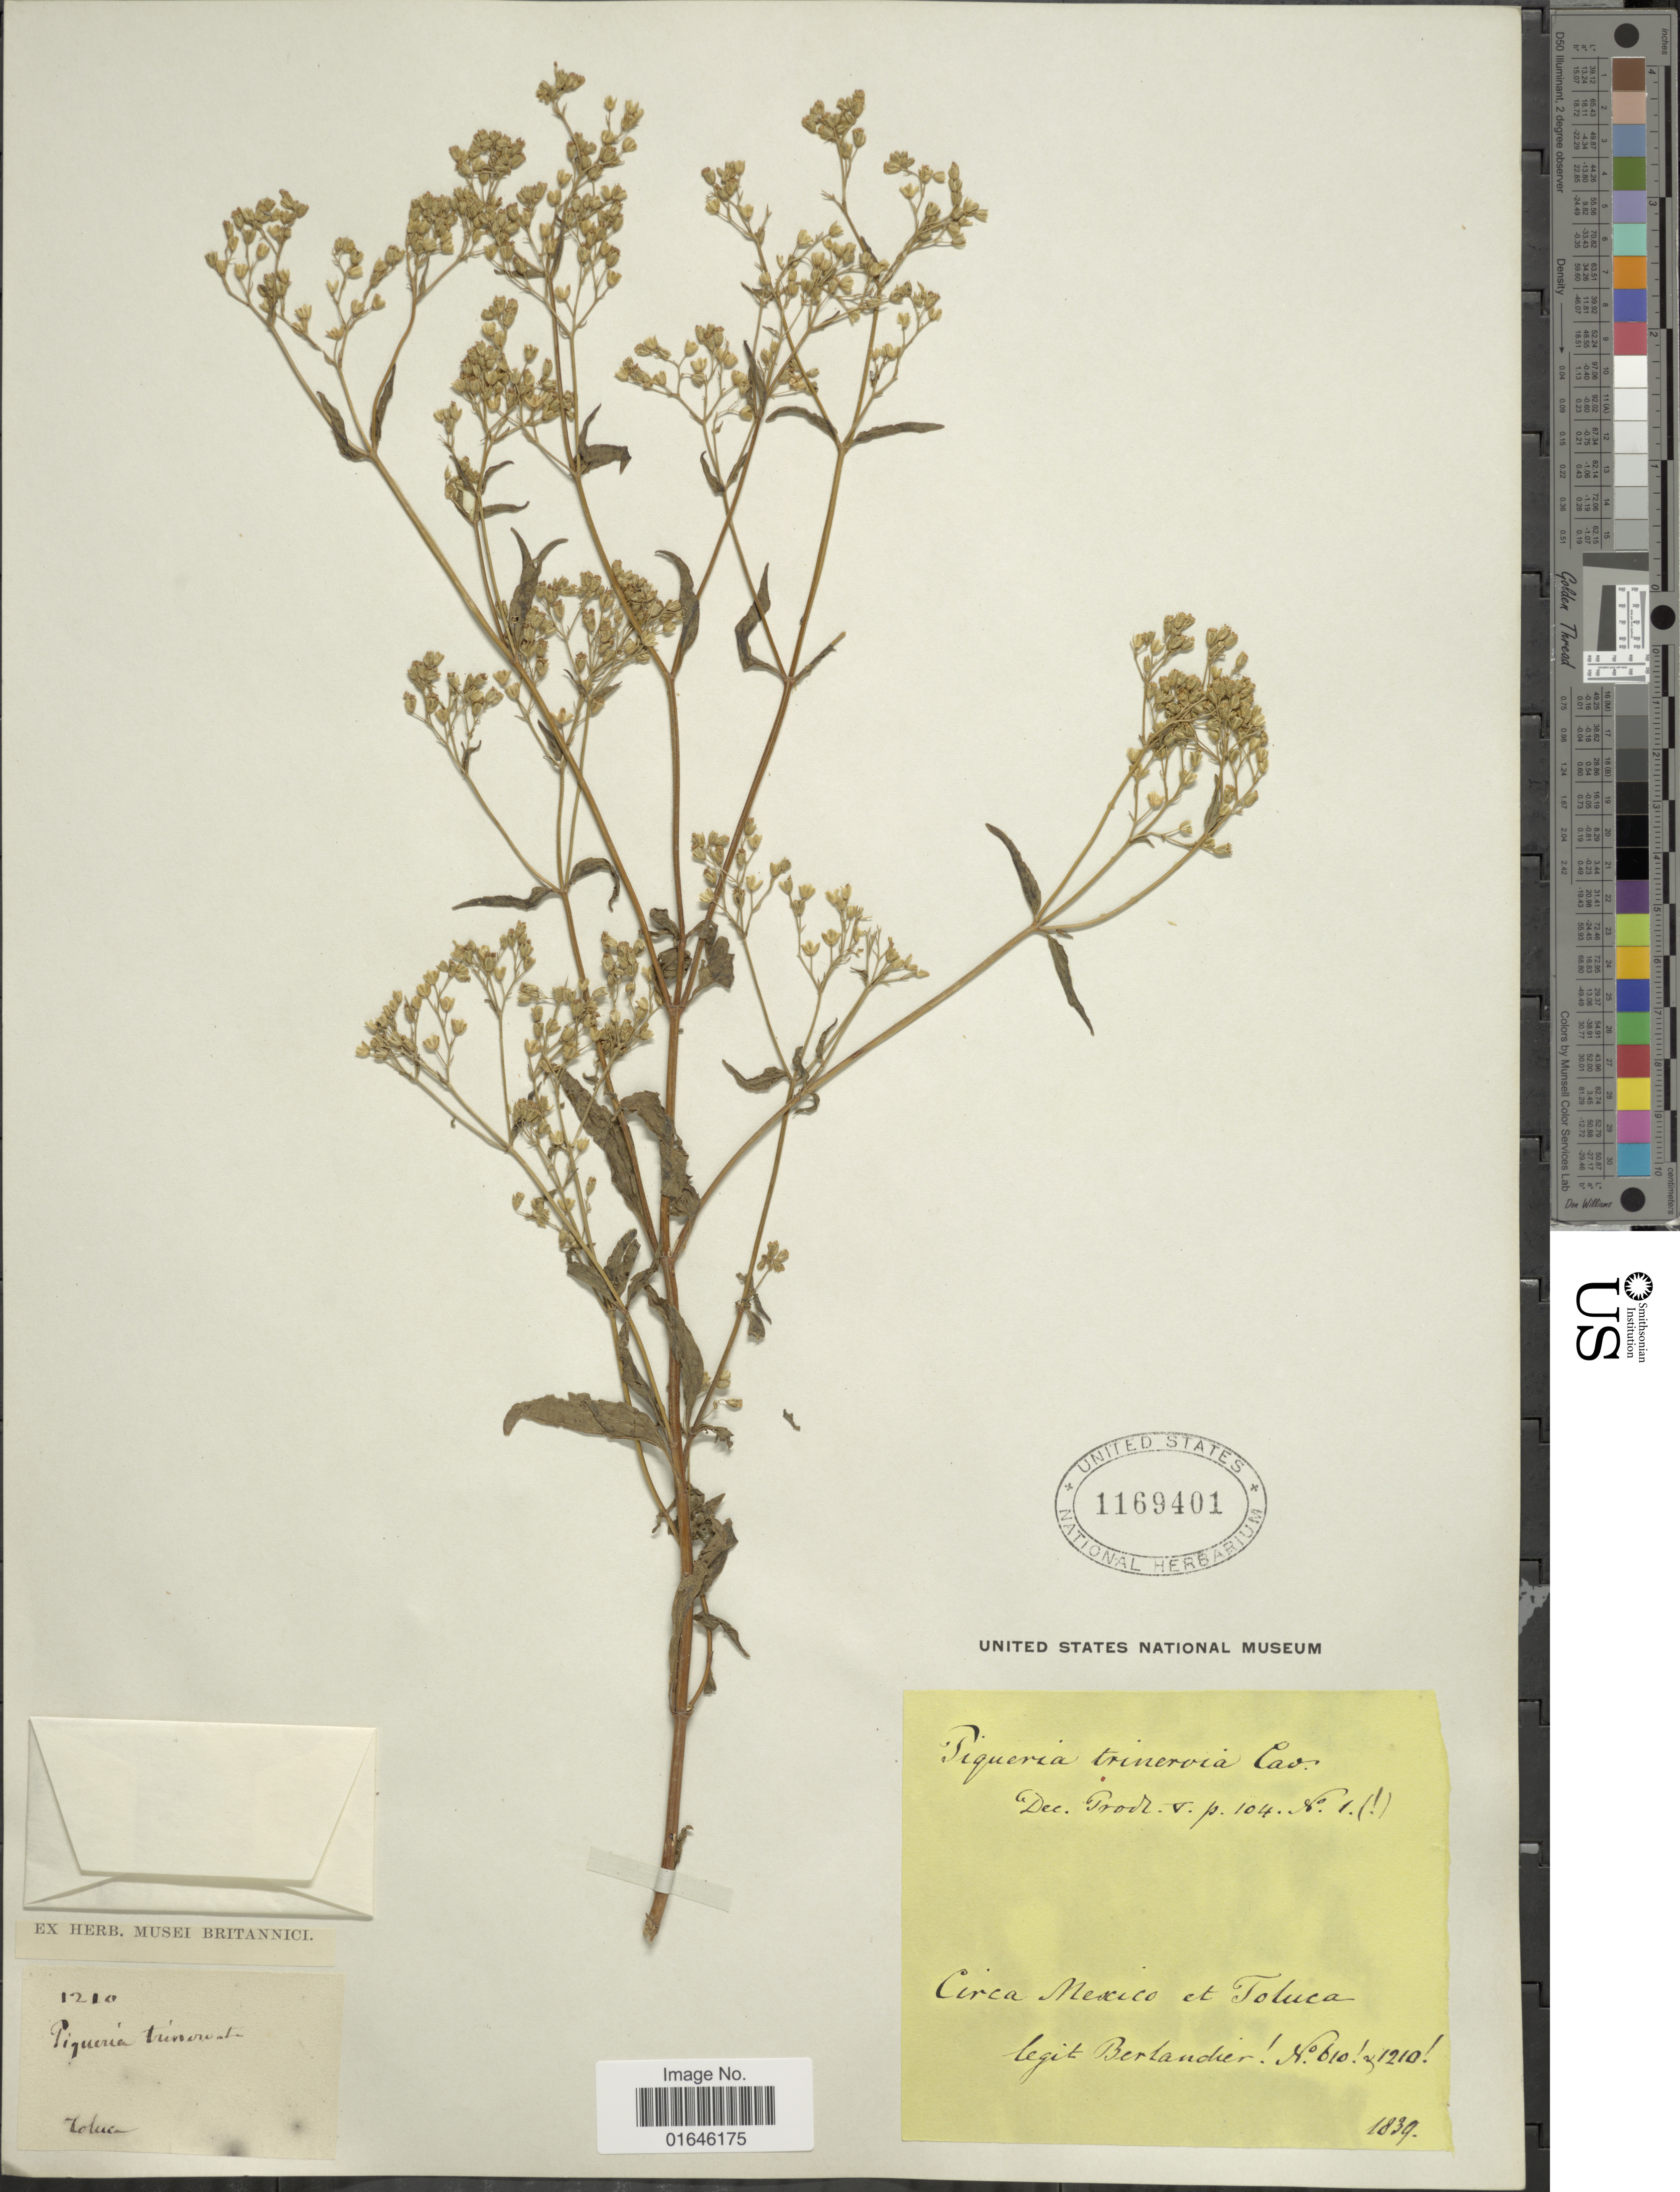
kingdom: Plantae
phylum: Tracheophyta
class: Magnoliopsida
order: Asterales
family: Asteraceae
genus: Piqueria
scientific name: Piqueria trinervia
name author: Cav.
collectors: J. L. Berlandier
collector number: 610/1210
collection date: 1839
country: Mexico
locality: CircaMexico et Toluca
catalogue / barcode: US 1169401